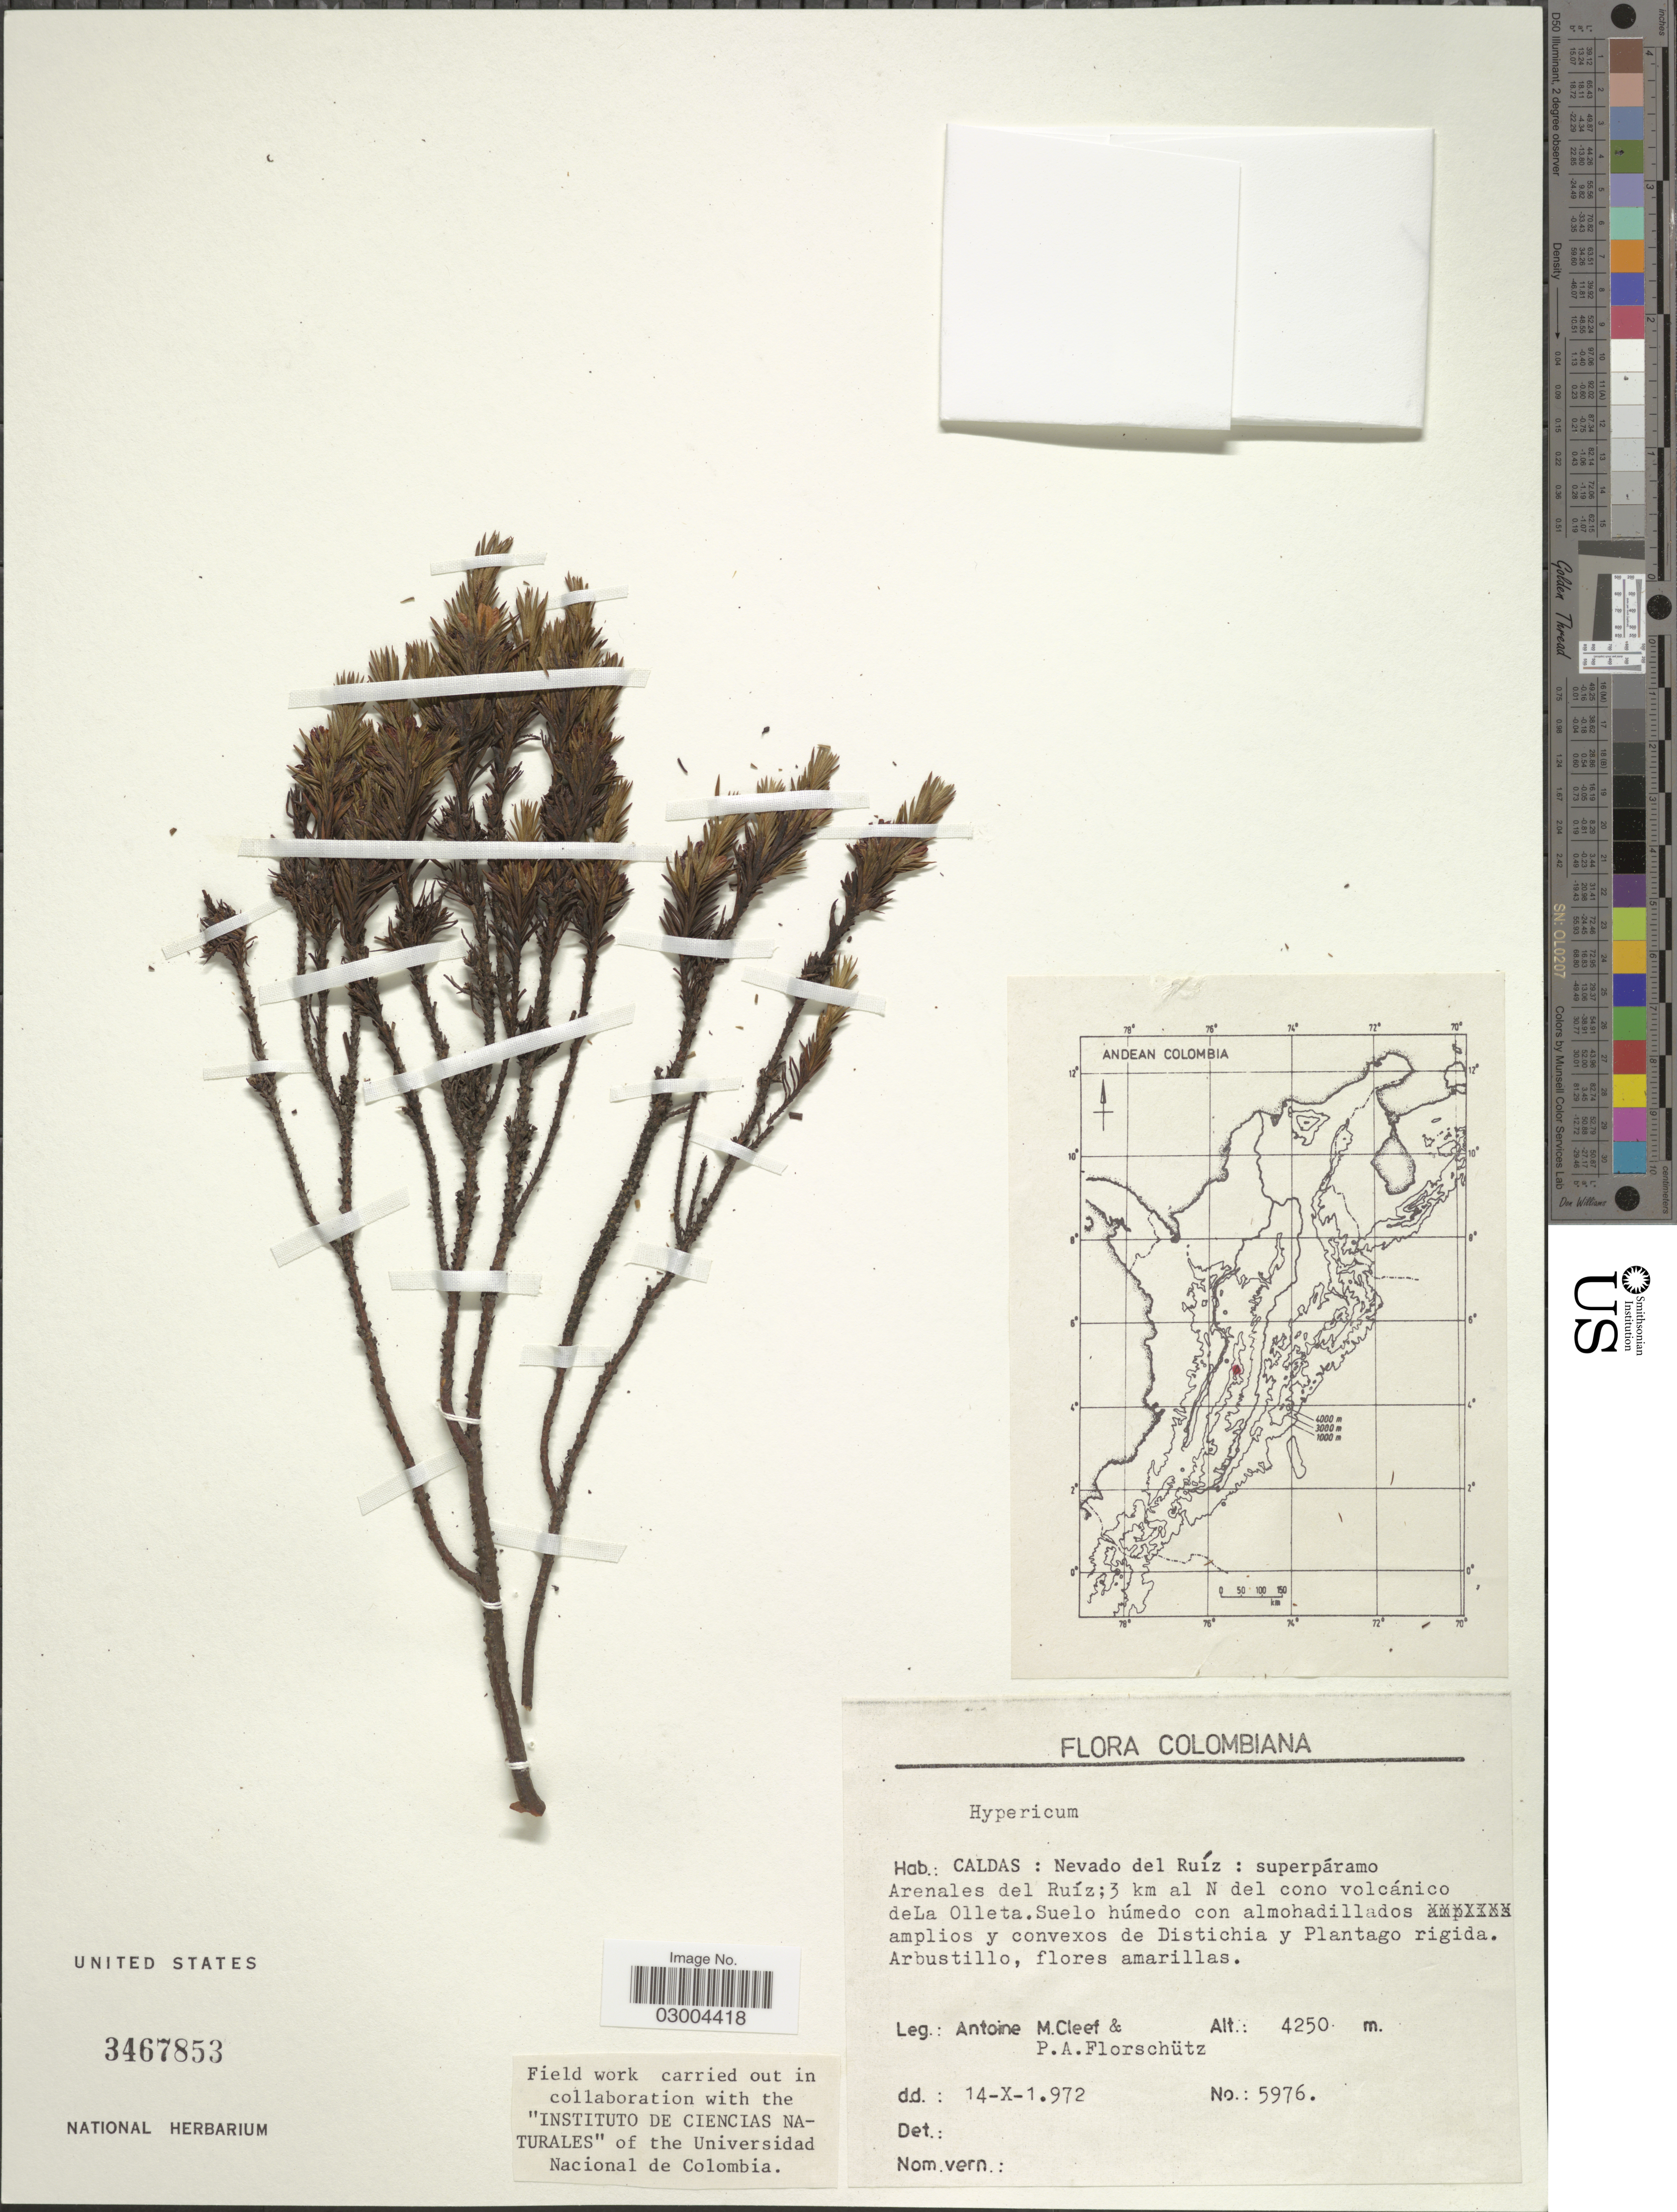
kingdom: Plantae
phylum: Tracheophyta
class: Magnoliopsida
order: Malpighiales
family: Hypericaceae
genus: Hypericum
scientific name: Hypericum sp.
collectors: A. M. Cleef & P. Florschütz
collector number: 5976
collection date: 1972-10-14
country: Colombia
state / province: Caldas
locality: Nevado del Ruíz: superpáramo Arenales del Ruíz; 3 km al N del cono volcánico deLa Olleta.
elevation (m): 4250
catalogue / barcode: US 3467853